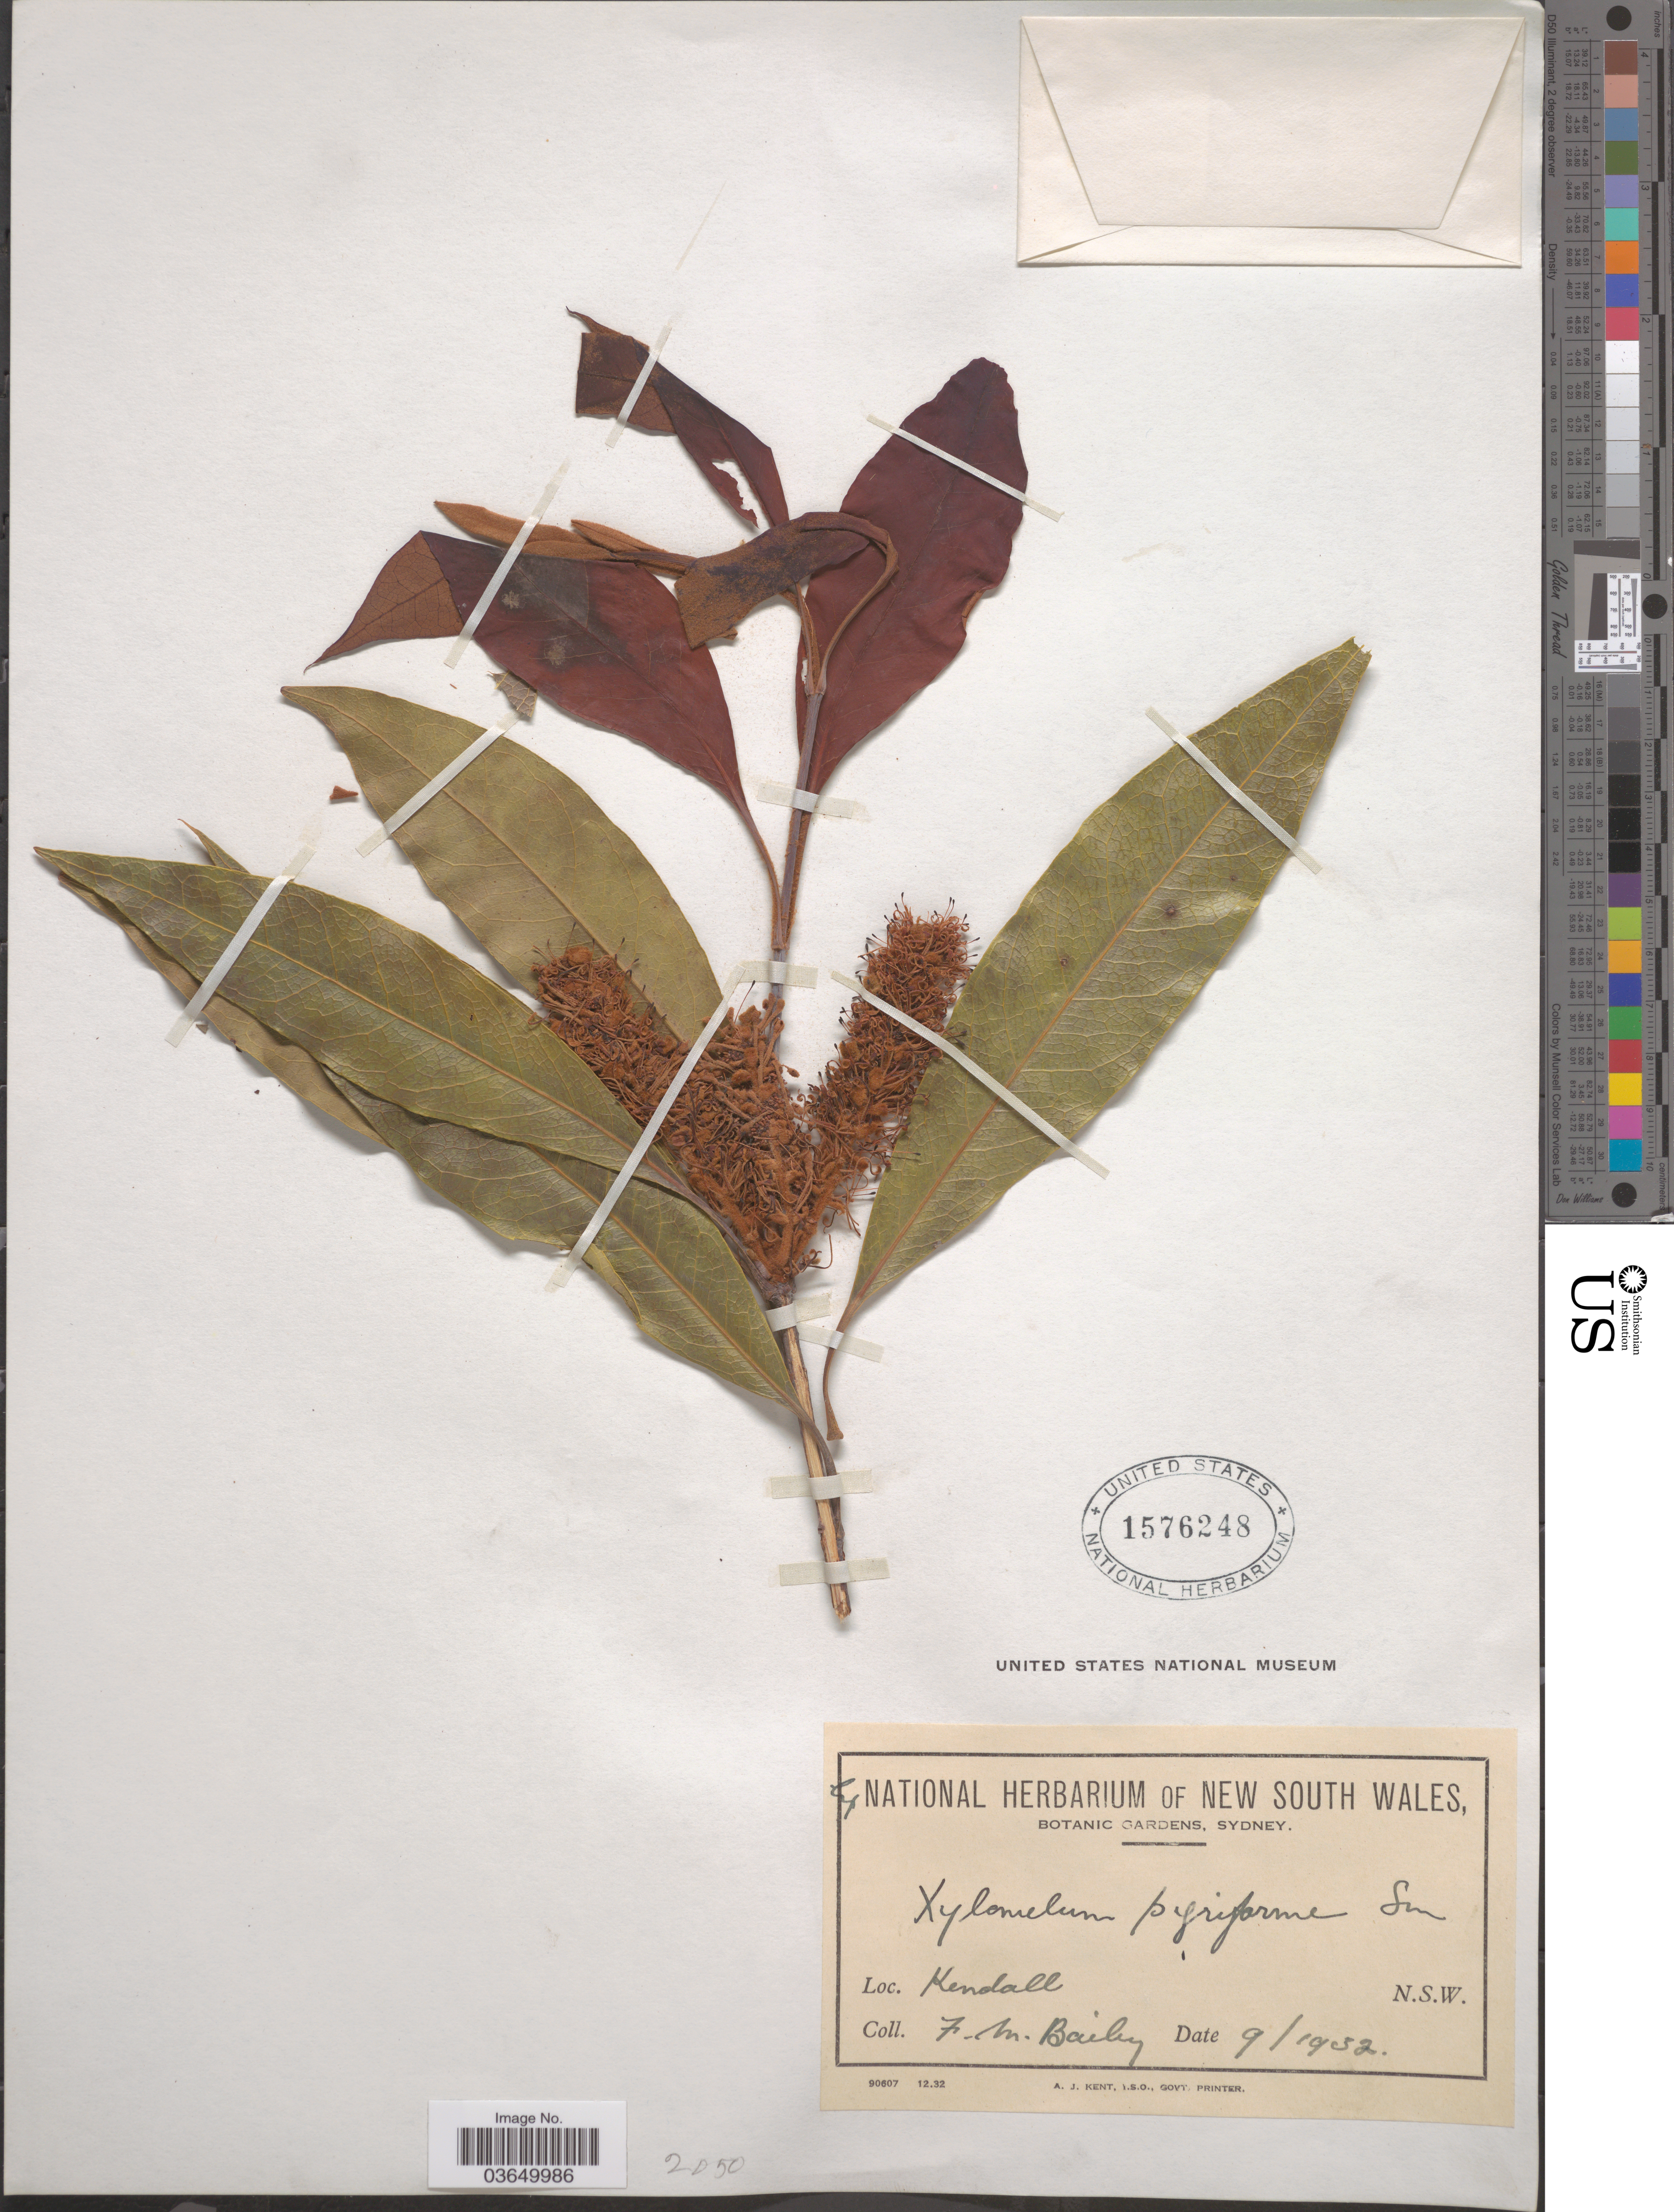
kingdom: Plantae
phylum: Tracheophyta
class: Magnoliopsida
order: Proteales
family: Proteaceae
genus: Xylomelum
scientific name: Xylomelum sp.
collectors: F. M. Bailey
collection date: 1952-09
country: Australia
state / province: New South Wales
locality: Kendall.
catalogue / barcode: US 1576248